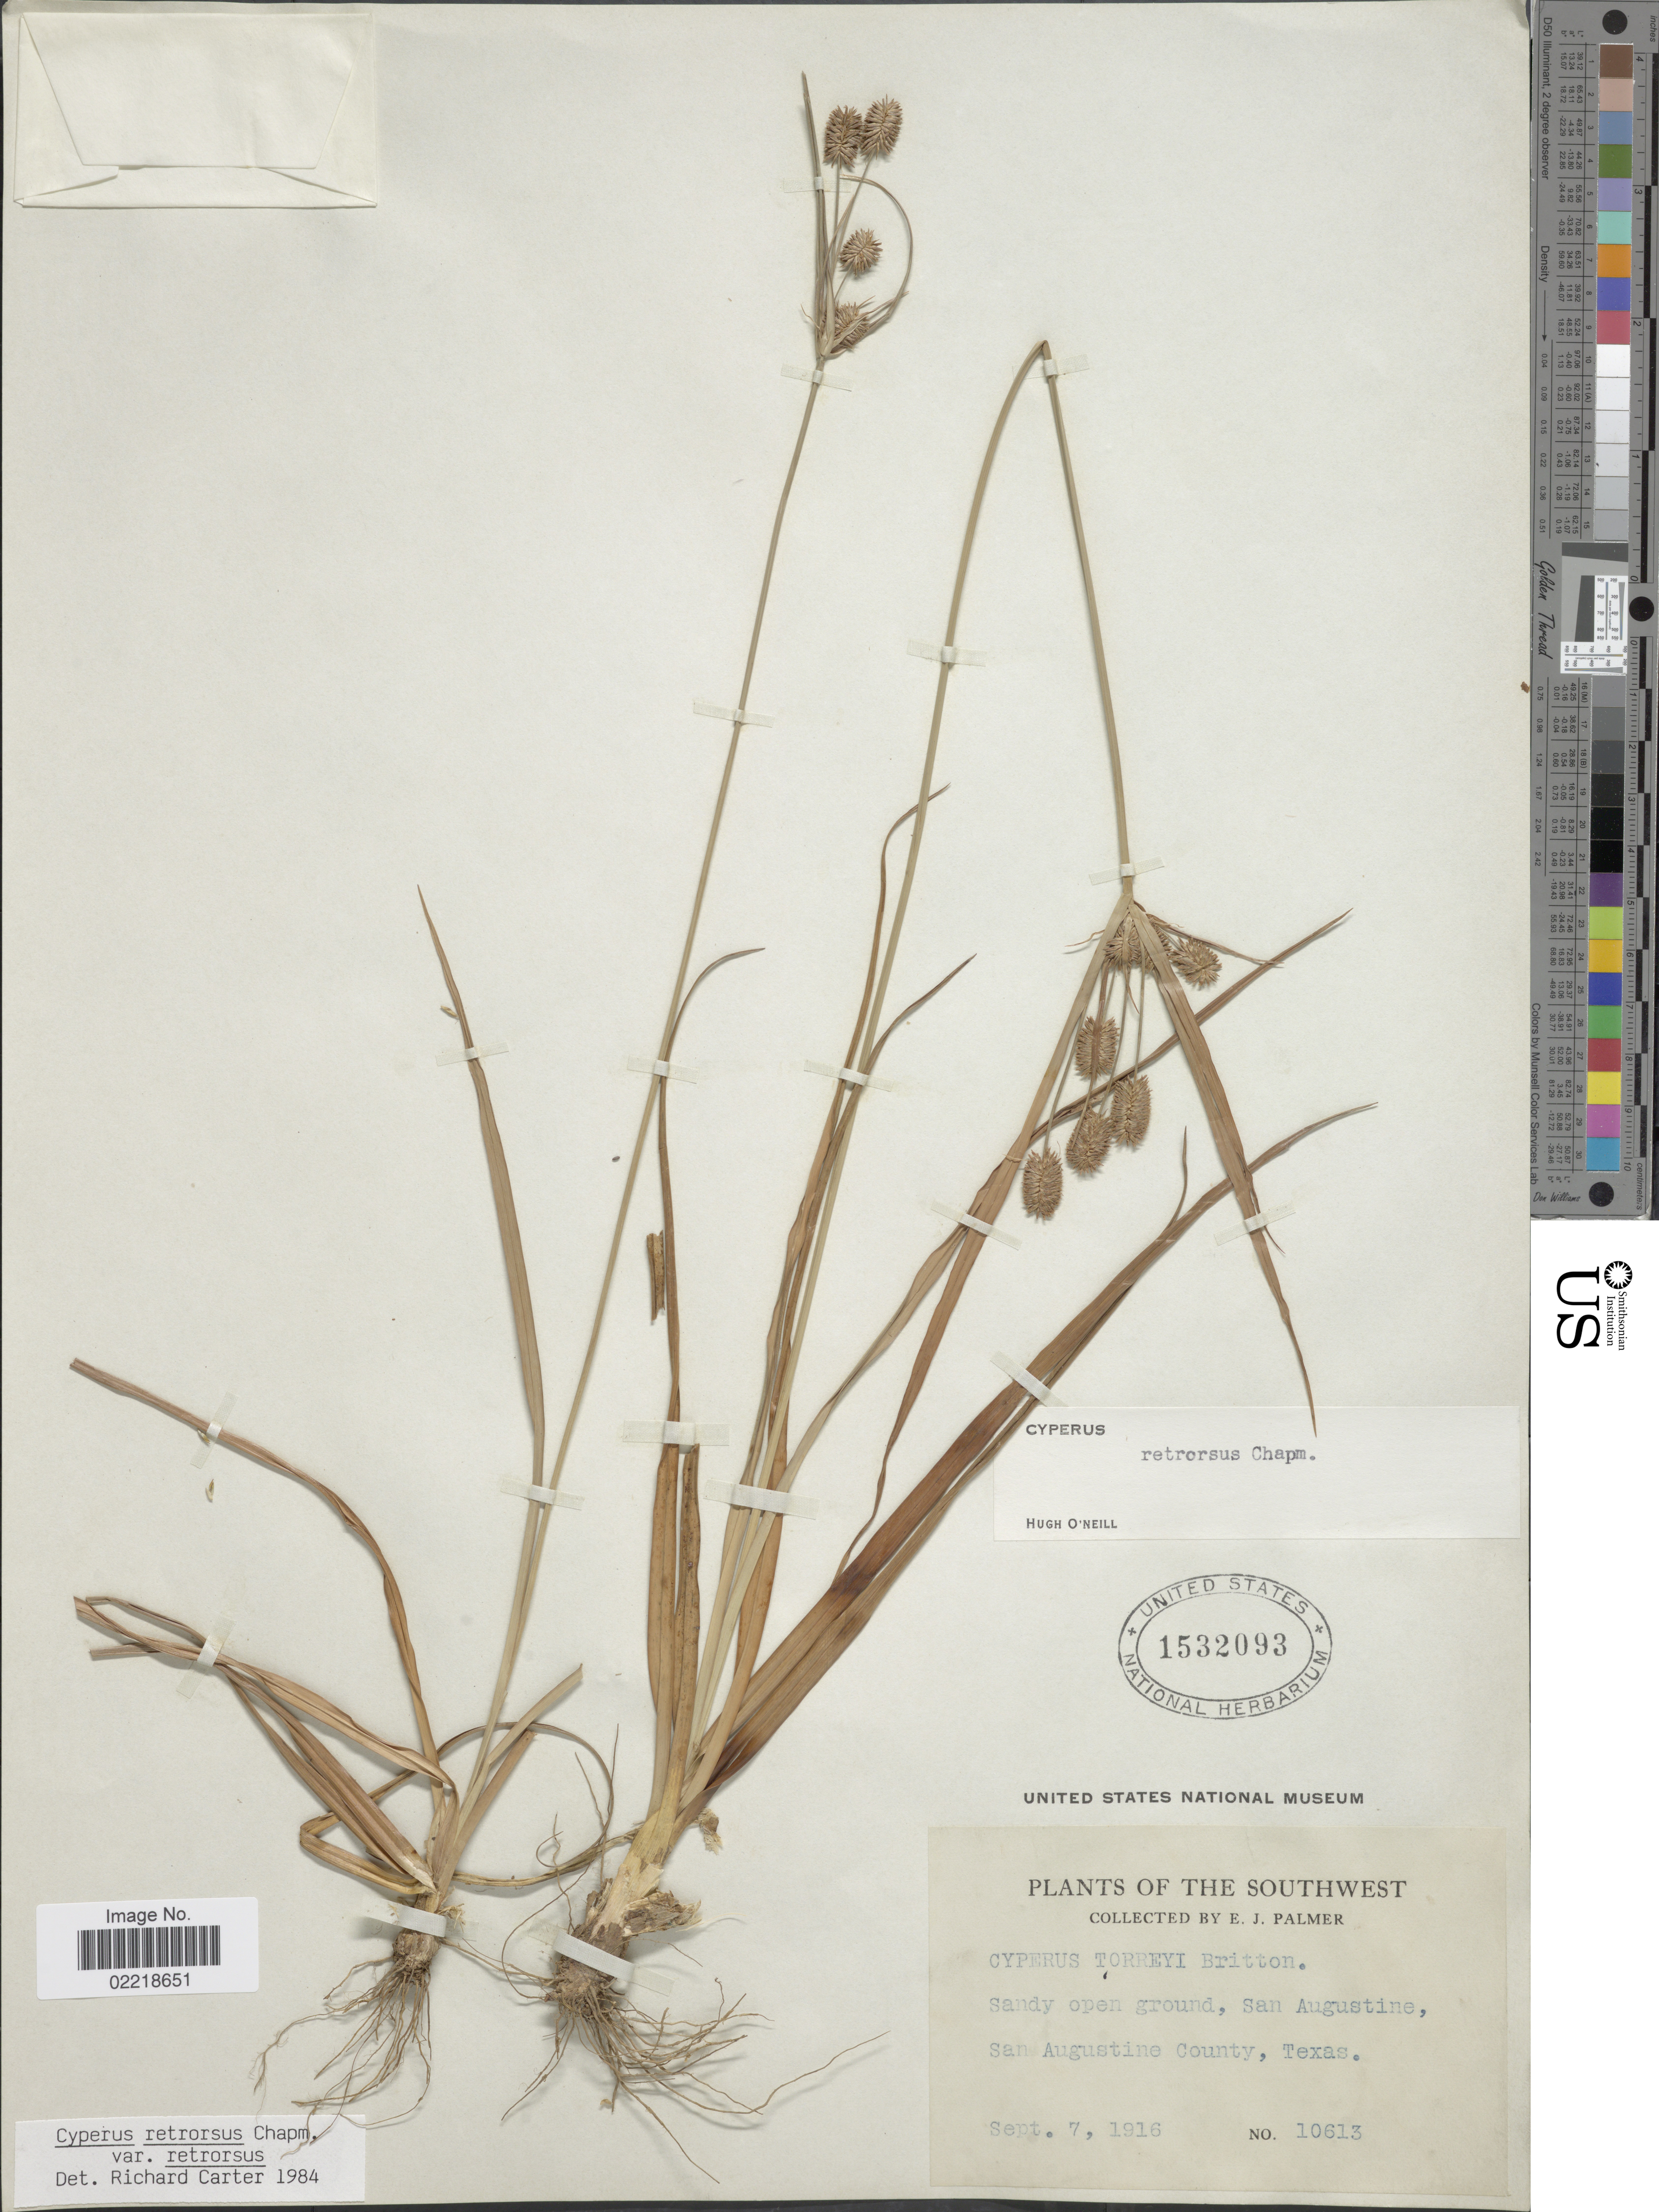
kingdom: Plantae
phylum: Tracheophyta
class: Liliopsida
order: Poales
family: Cyperaceae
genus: Cyperus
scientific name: Cyperus retrorsus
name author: Chapm.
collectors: E. J. Palmer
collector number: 10613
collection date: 1916-09-07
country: United States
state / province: Texas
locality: San Augustine, San Augustine County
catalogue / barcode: US 1532093